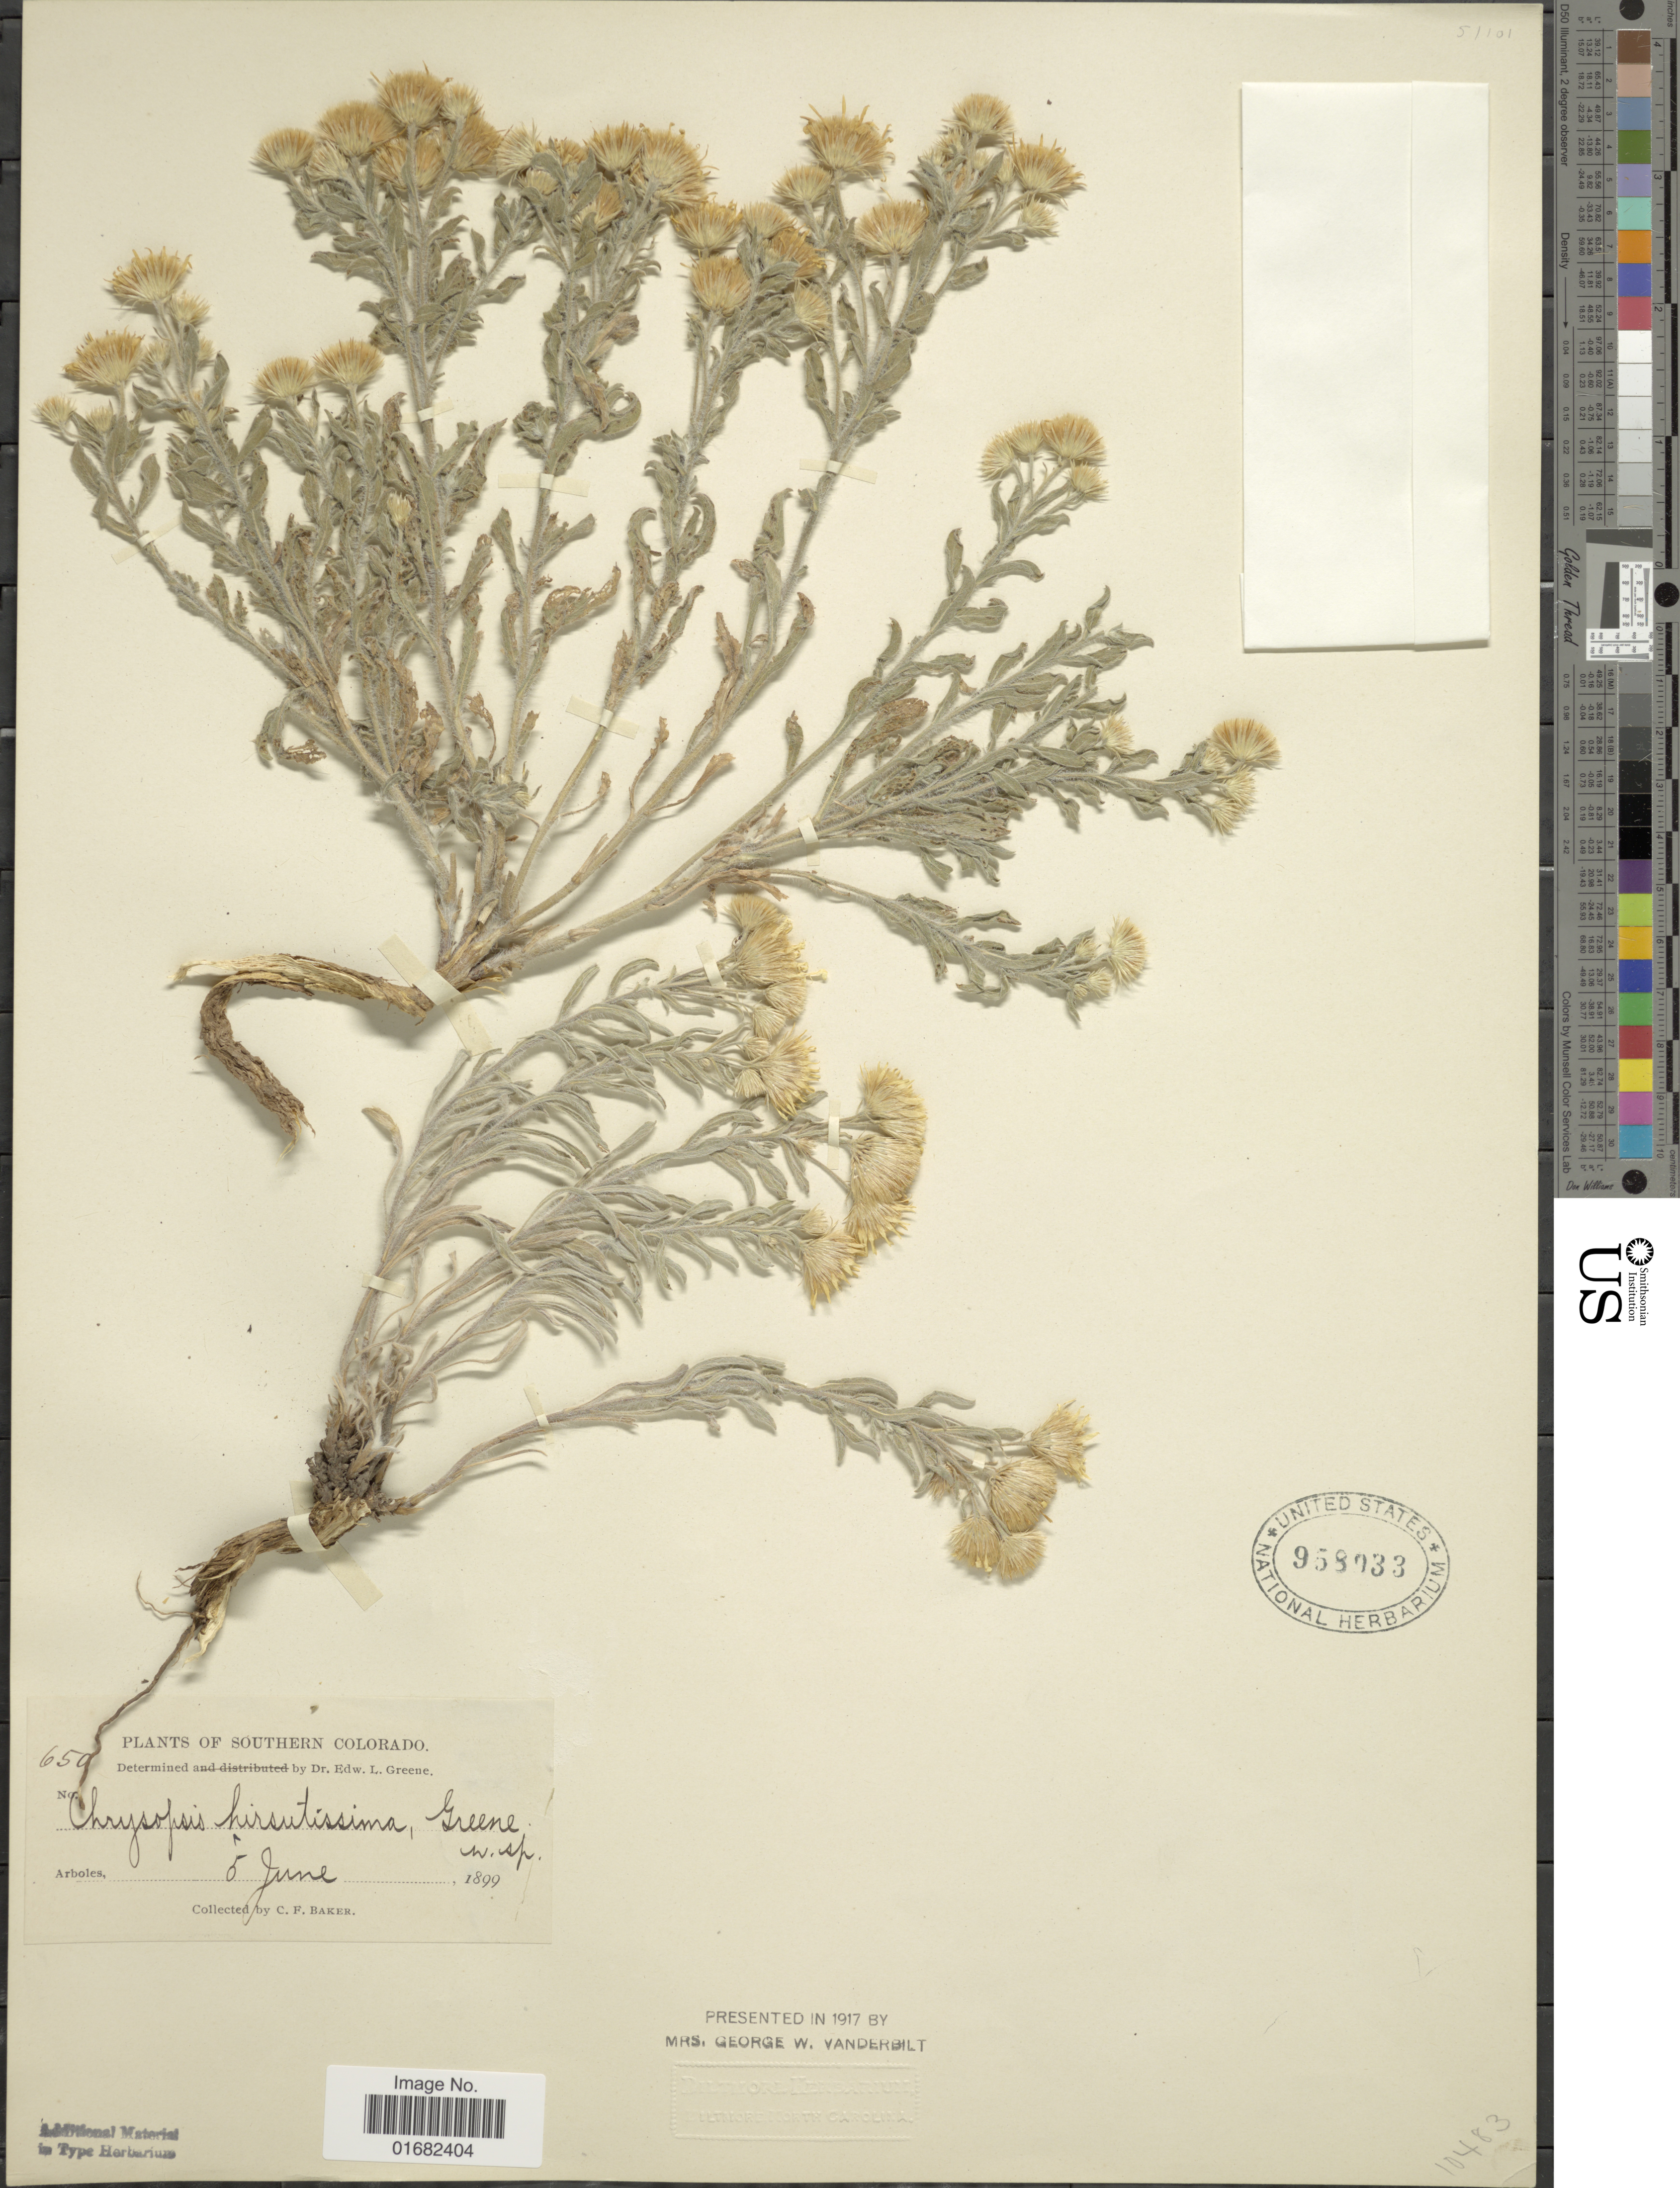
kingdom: Plantae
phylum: Tracheophyta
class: Magnoliopsida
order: Asterales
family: Asteraceae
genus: Heterotheca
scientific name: Heterotheca hirsutissima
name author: Greene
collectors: C. F. Baker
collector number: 659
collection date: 1899-06-05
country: United States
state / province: Colorado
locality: Southern Colorado. Arboles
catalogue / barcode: US 958933